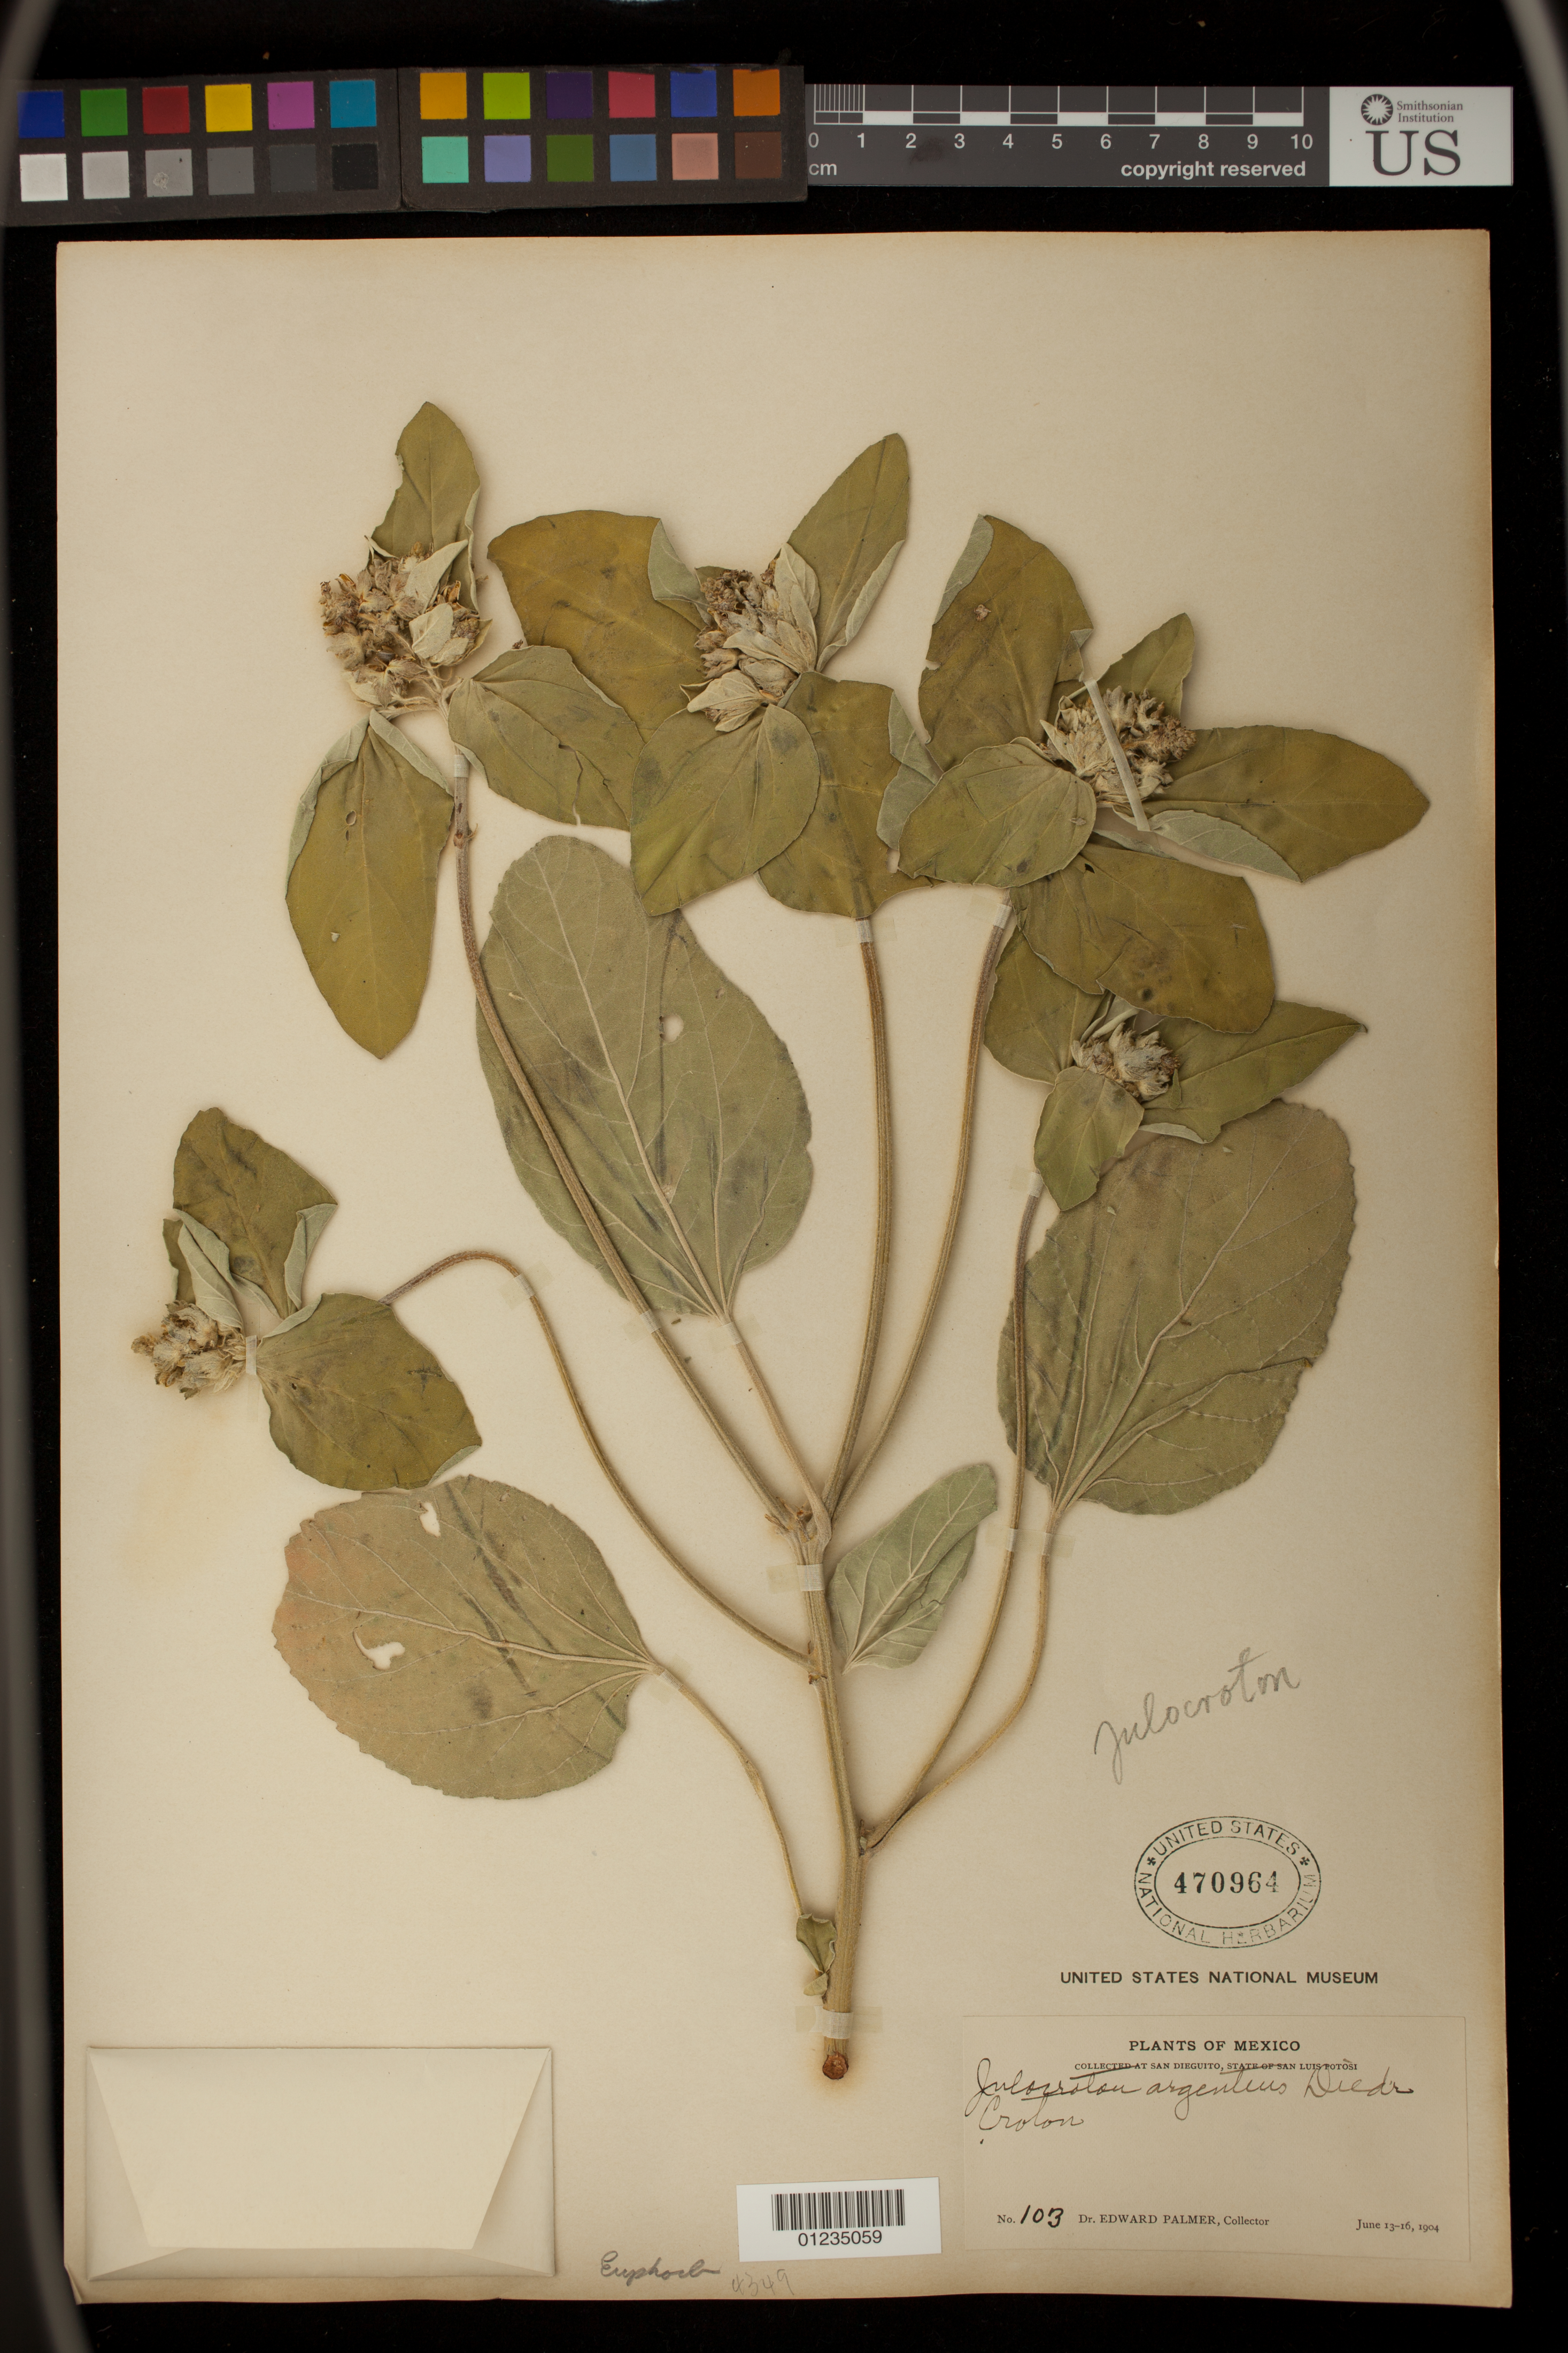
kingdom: Plantae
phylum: Tracheophyta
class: Magnoliopsida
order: Malpighiales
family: Euphorbiaceae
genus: Julocroton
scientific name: Julocroton argenteus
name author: (L.) Didr.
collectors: E. Palmer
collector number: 103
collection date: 1904-07-13/1904-07-16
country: Mexico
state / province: San Luis Potosi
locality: San Dieguito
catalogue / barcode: US 470964